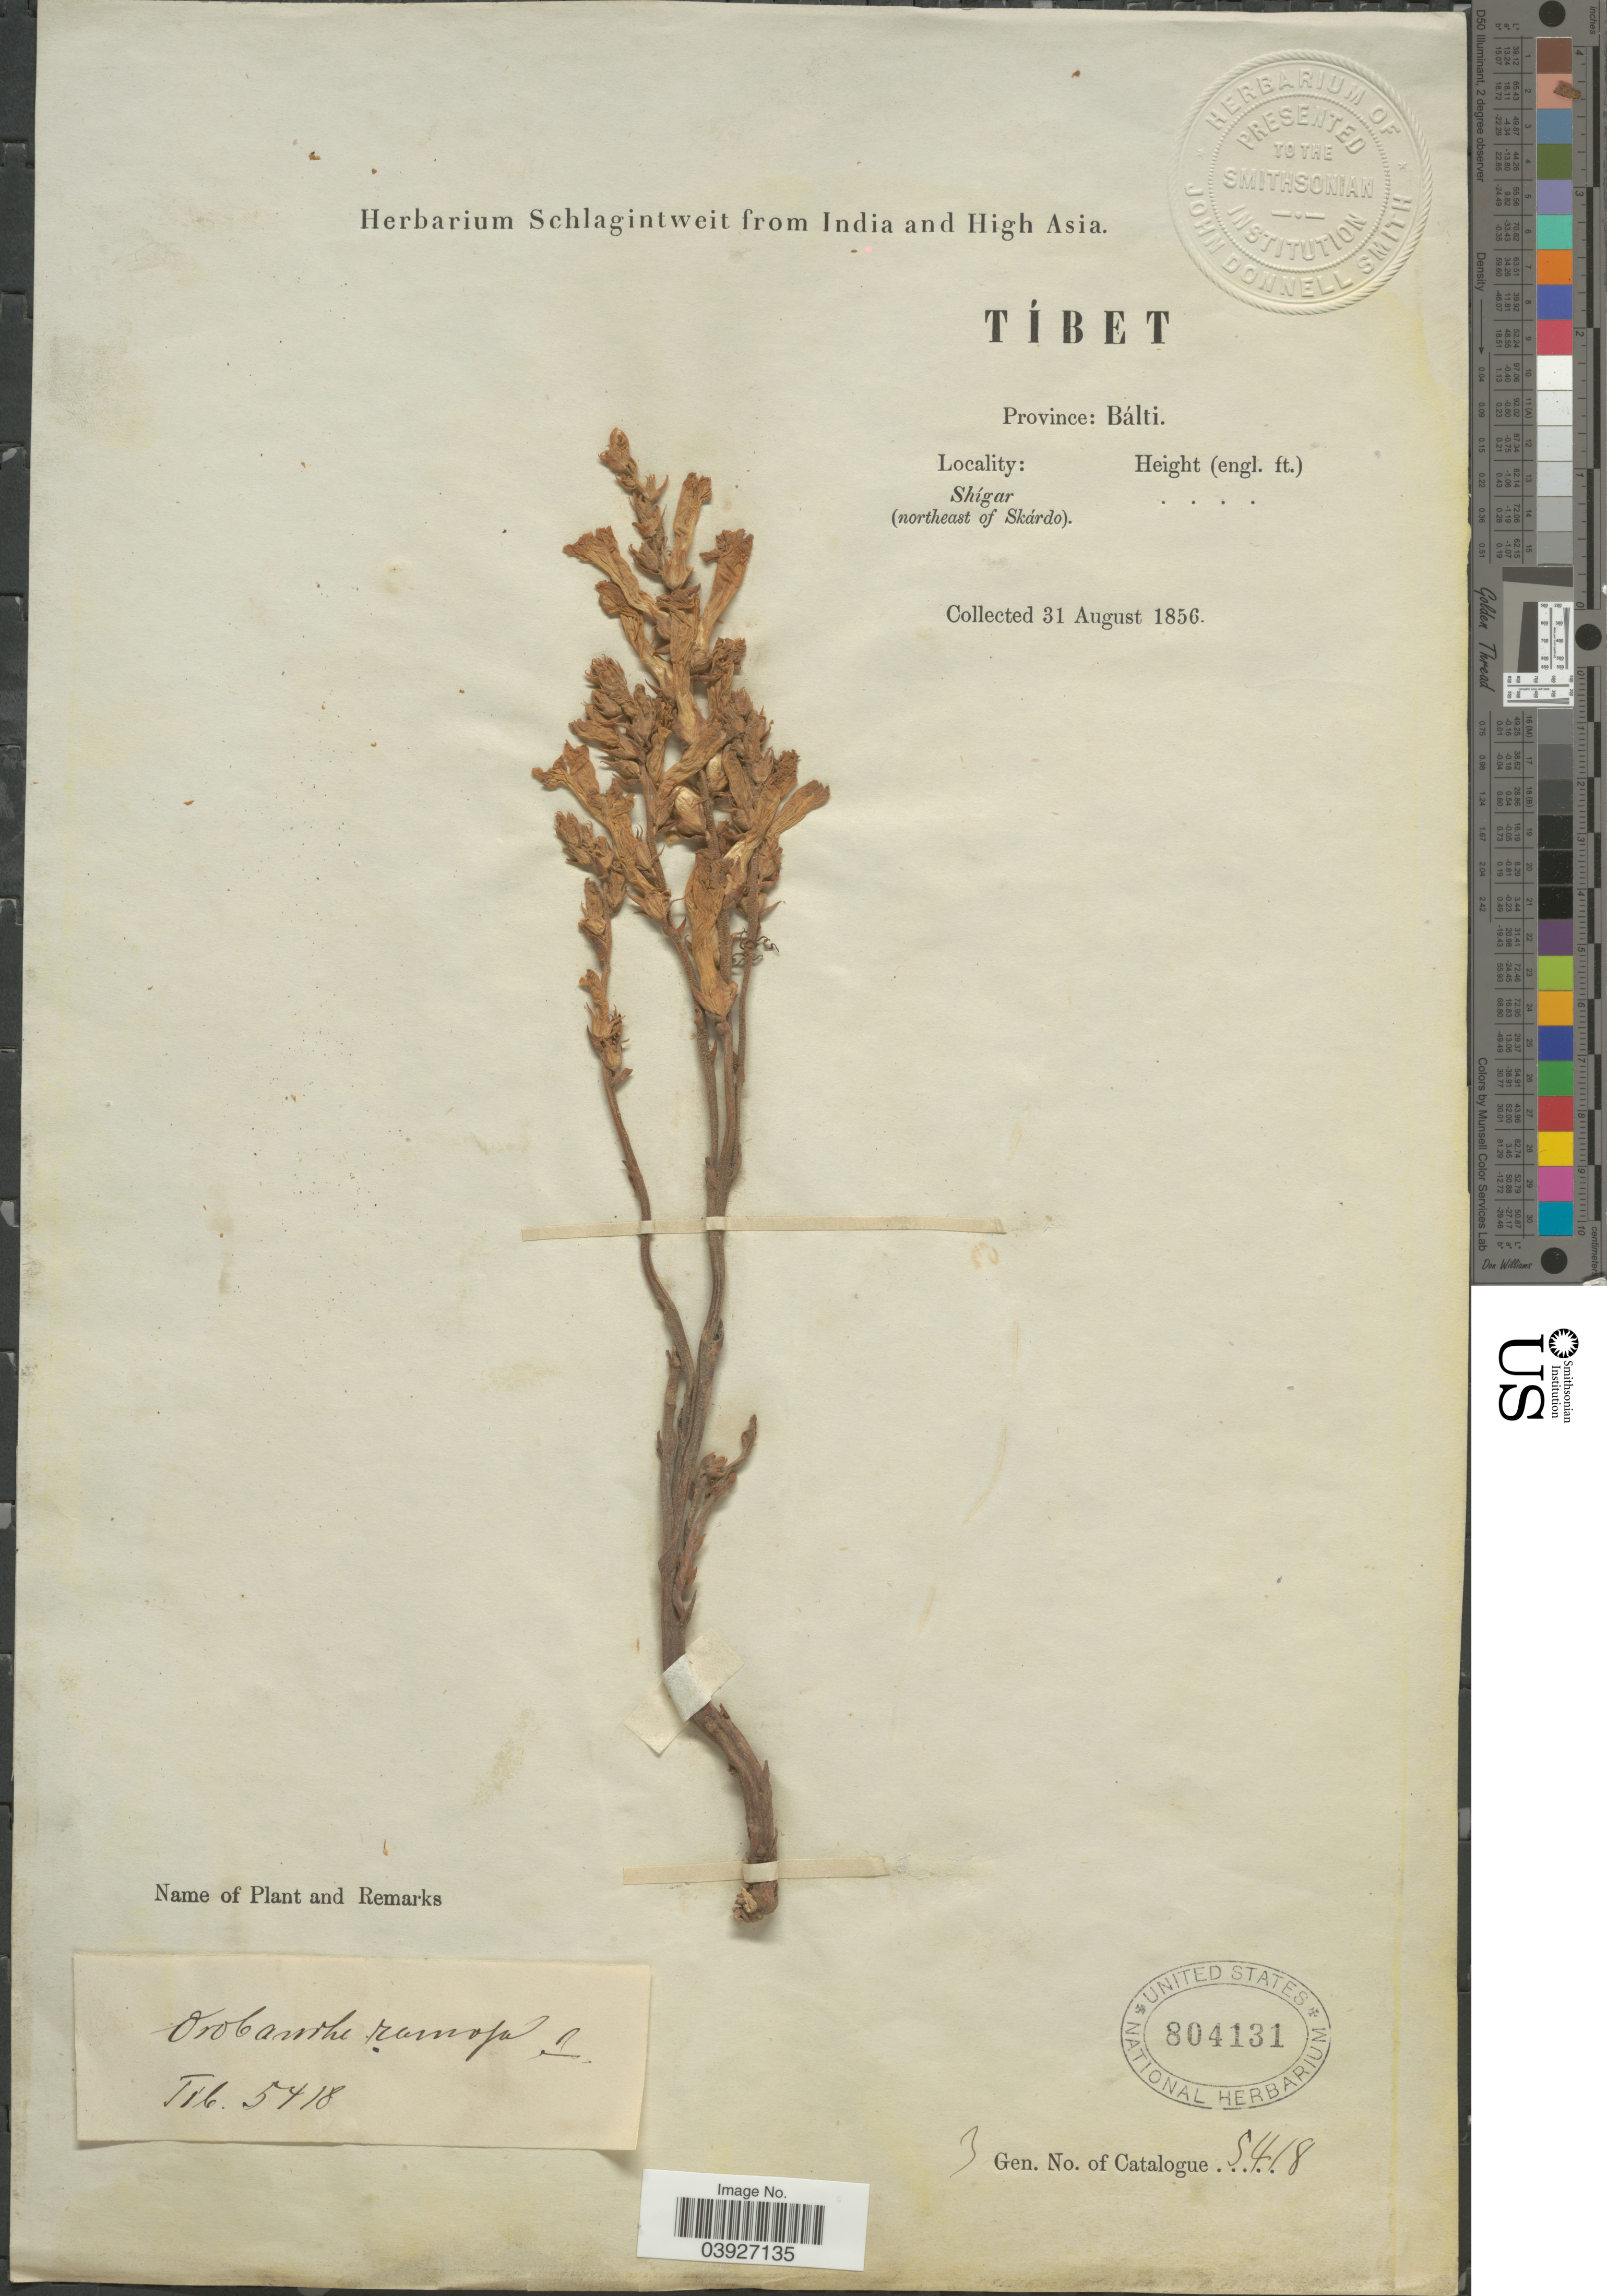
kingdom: Plantae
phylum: Tracheophyta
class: Magnoliopsida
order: Lamiales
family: Orobanchaceae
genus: Orobanche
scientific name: Orobanche ramosa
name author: L.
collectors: ex herb. Schlagintweit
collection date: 1856-08-31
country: China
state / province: Xizang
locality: Tíbet. Province: Bálti. Shígar (northeast of Skárdo).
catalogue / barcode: US 804131